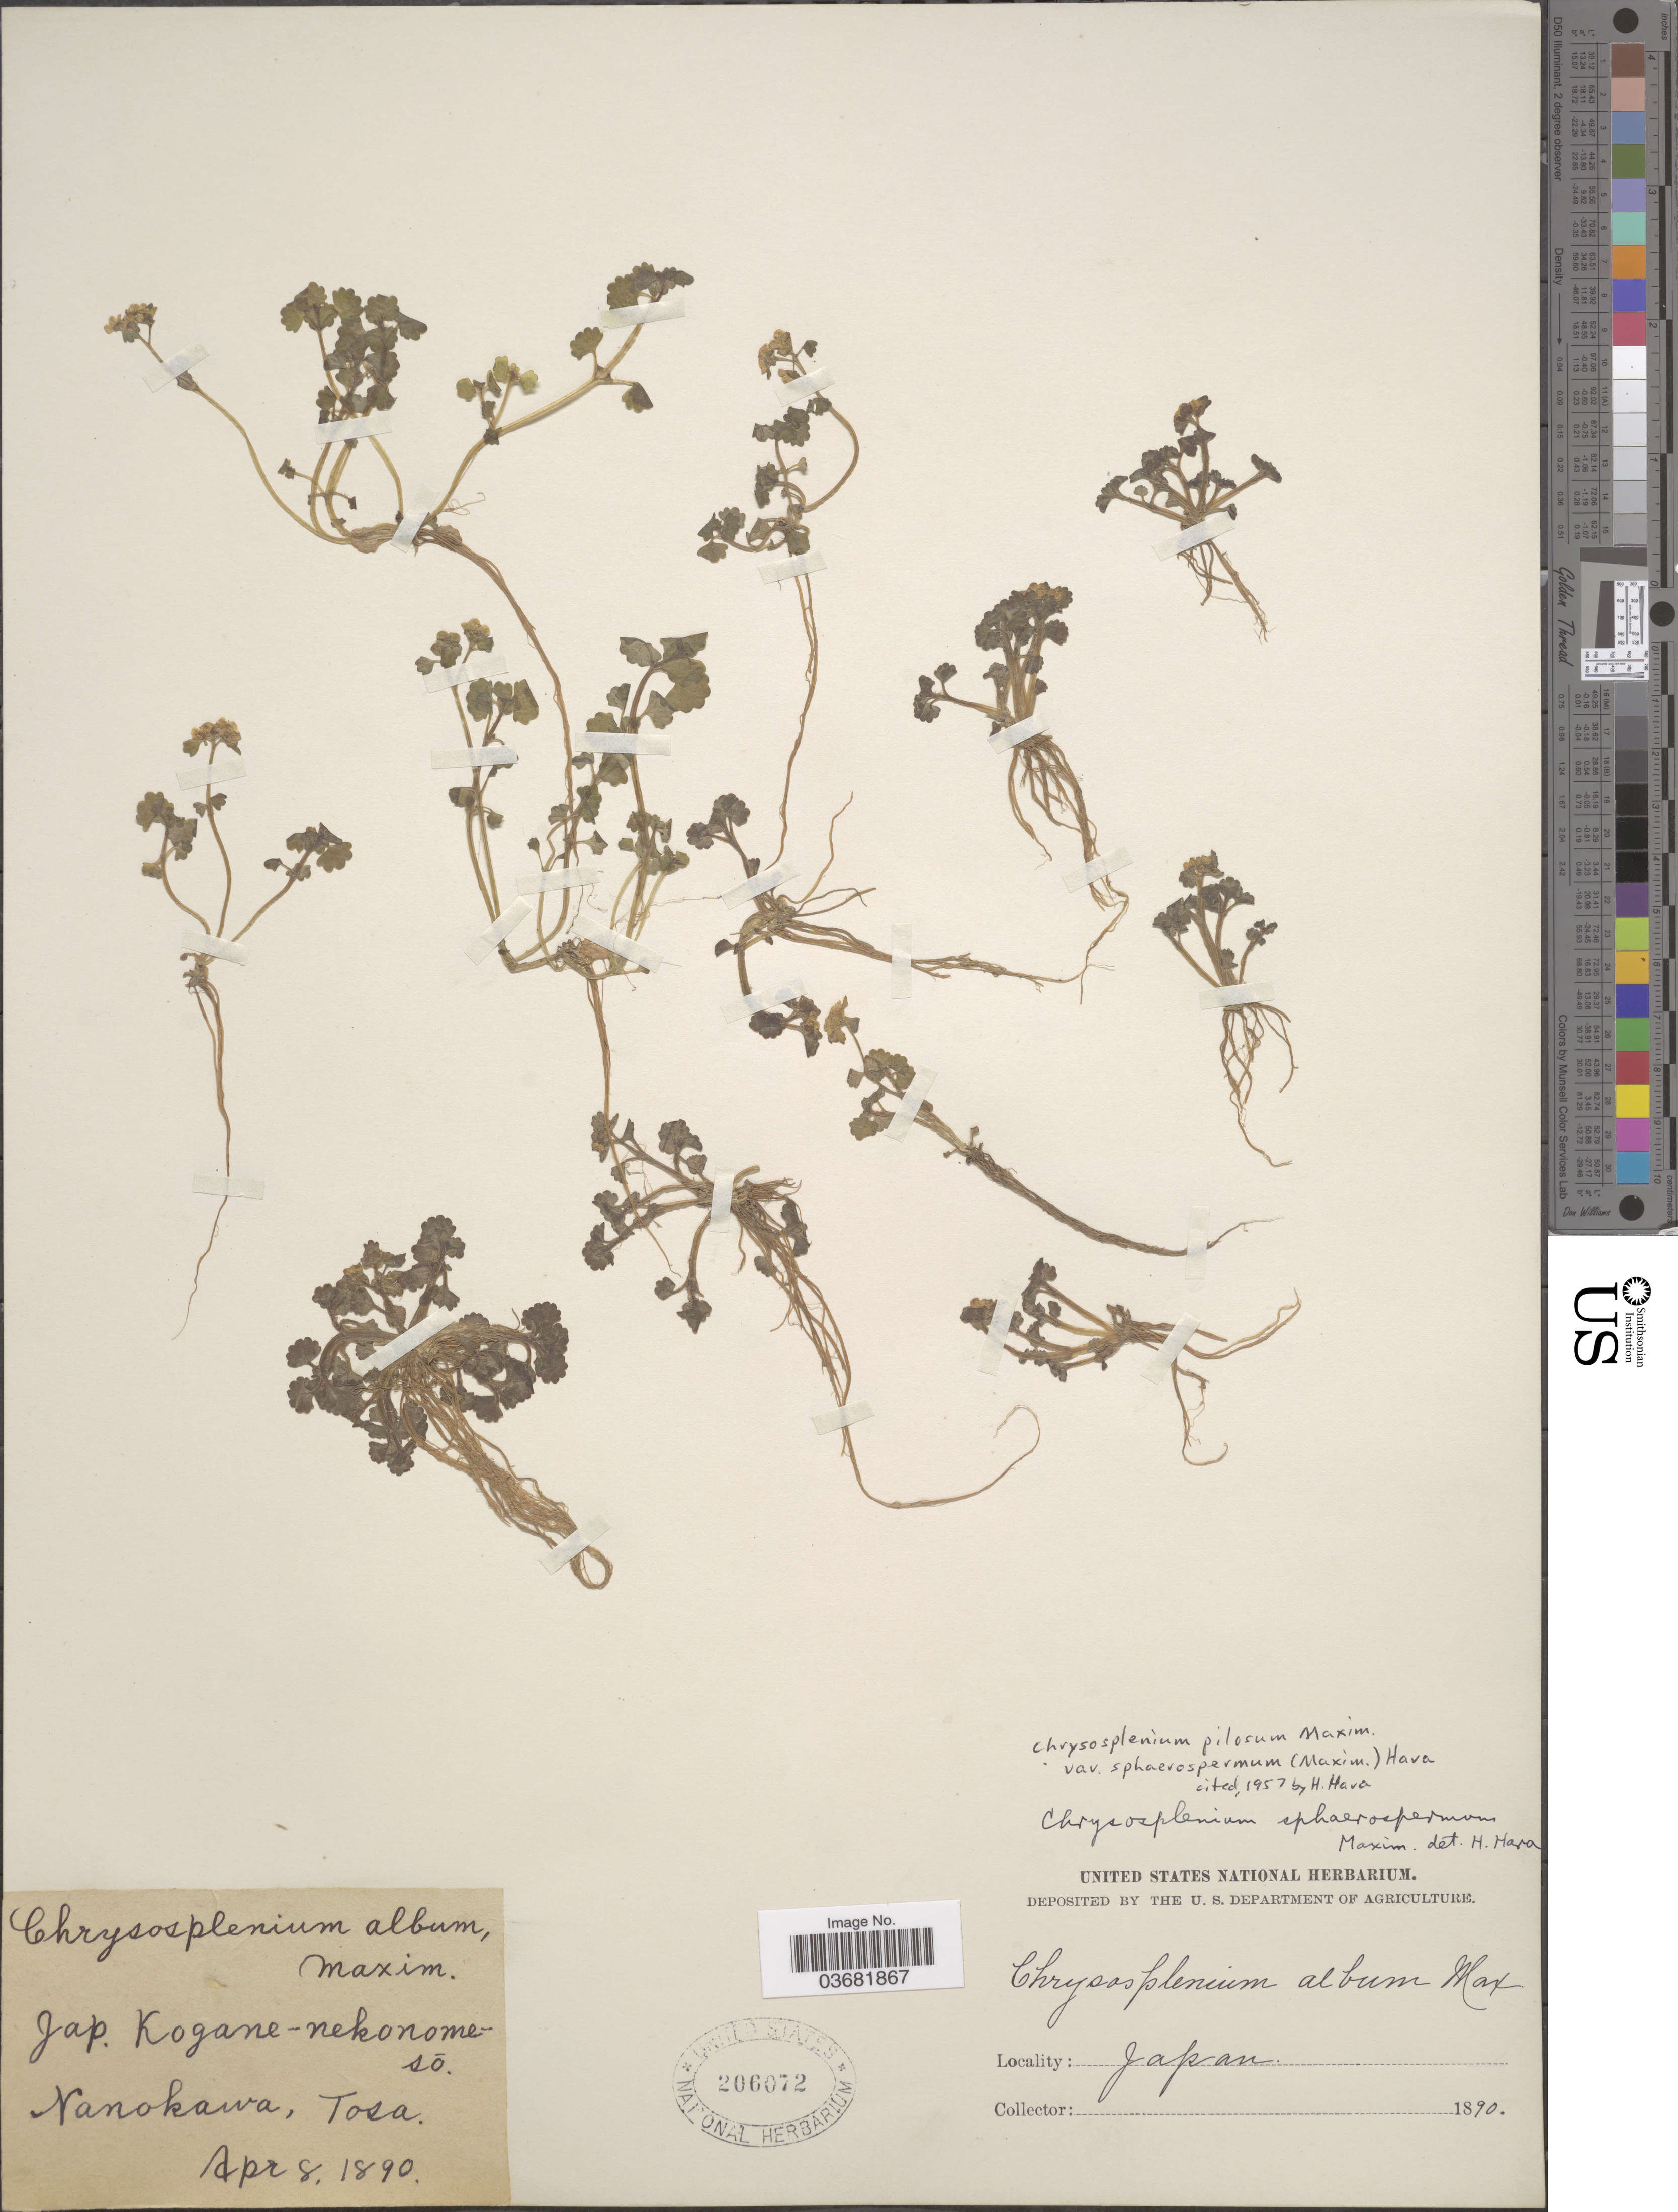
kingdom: Plantae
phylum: Tracheophyta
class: Magnoliopsida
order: Saxifragales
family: Saxifragaceae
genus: Chrysosplenium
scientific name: Chrysosplenium pilosum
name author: Maxim.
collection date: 1890-04-08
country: Japan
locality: Nanokawa, Tosa.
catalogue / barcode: US 206072